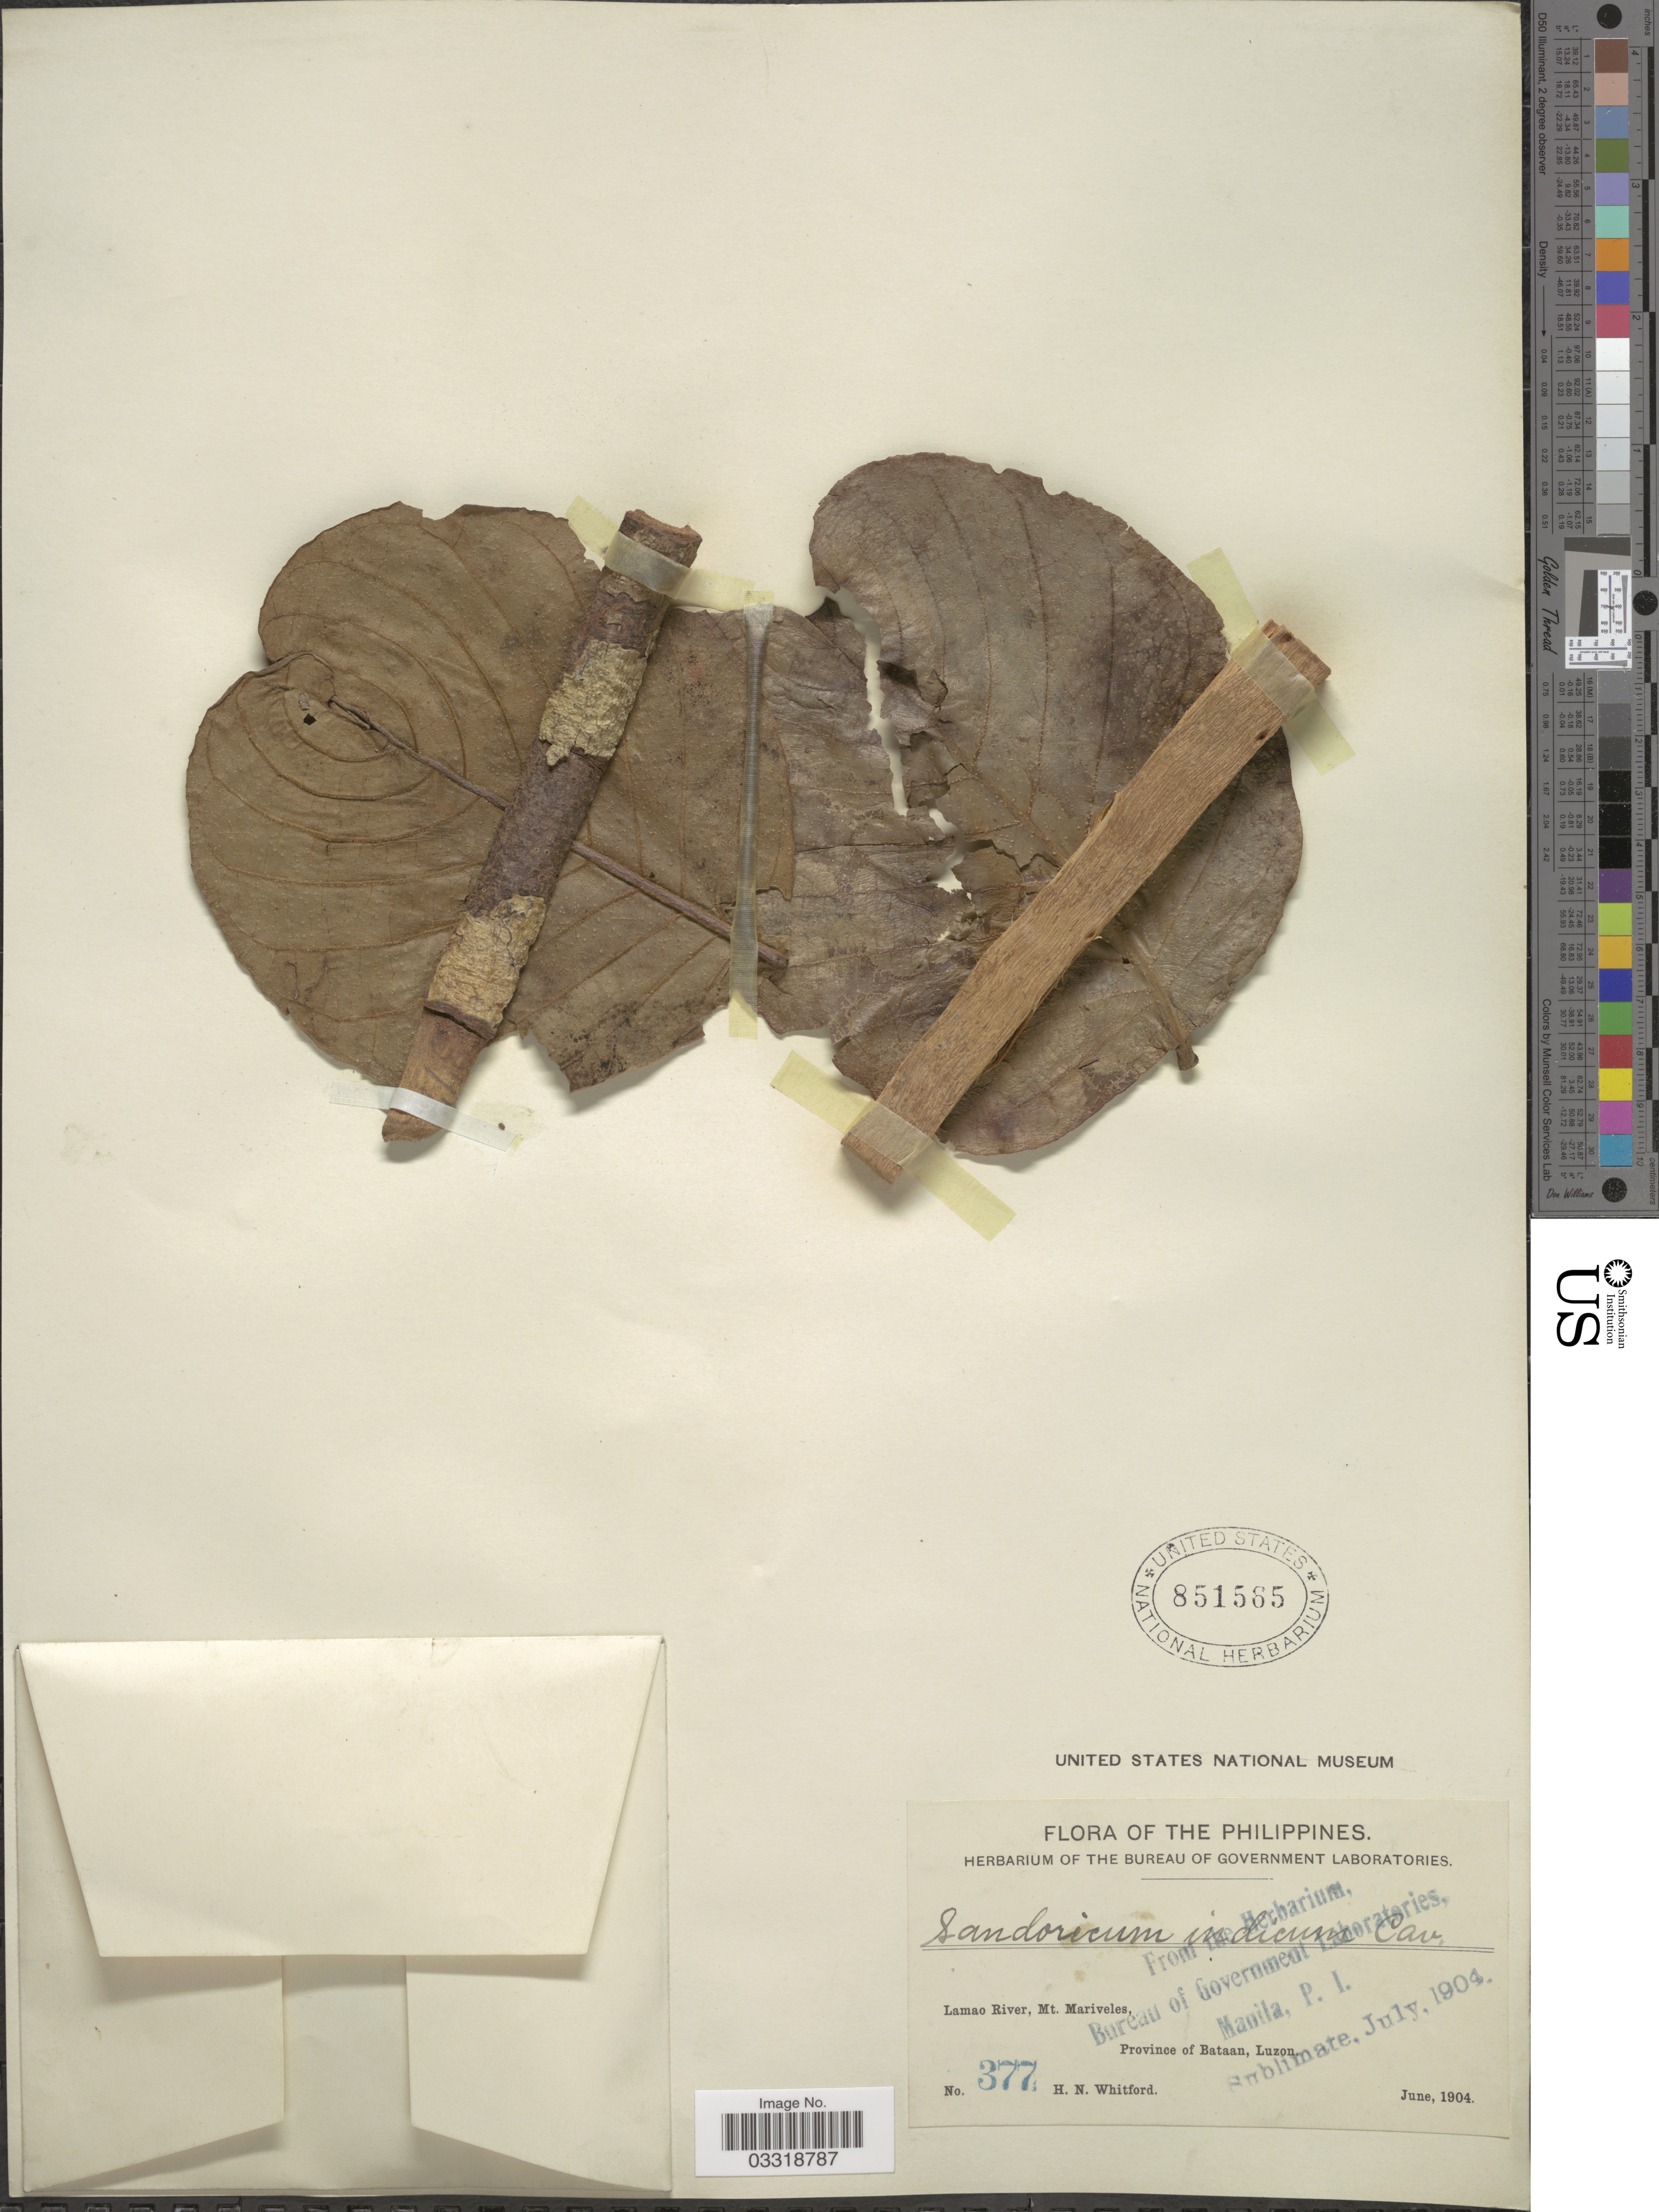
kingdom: Plantae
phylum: Tracheophyta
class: Magnoliopsida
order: Sapindales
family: Meliaceae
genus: Sandoricum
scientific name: Sandoricum koetjape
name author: (Burm. f.) Merr.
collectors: H. N. Whitford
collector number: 377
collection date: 1904-06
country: Philippines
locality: Lamao River, Mt. Mariveles, Province of Bataan, Luzon.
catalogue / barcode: US 851565